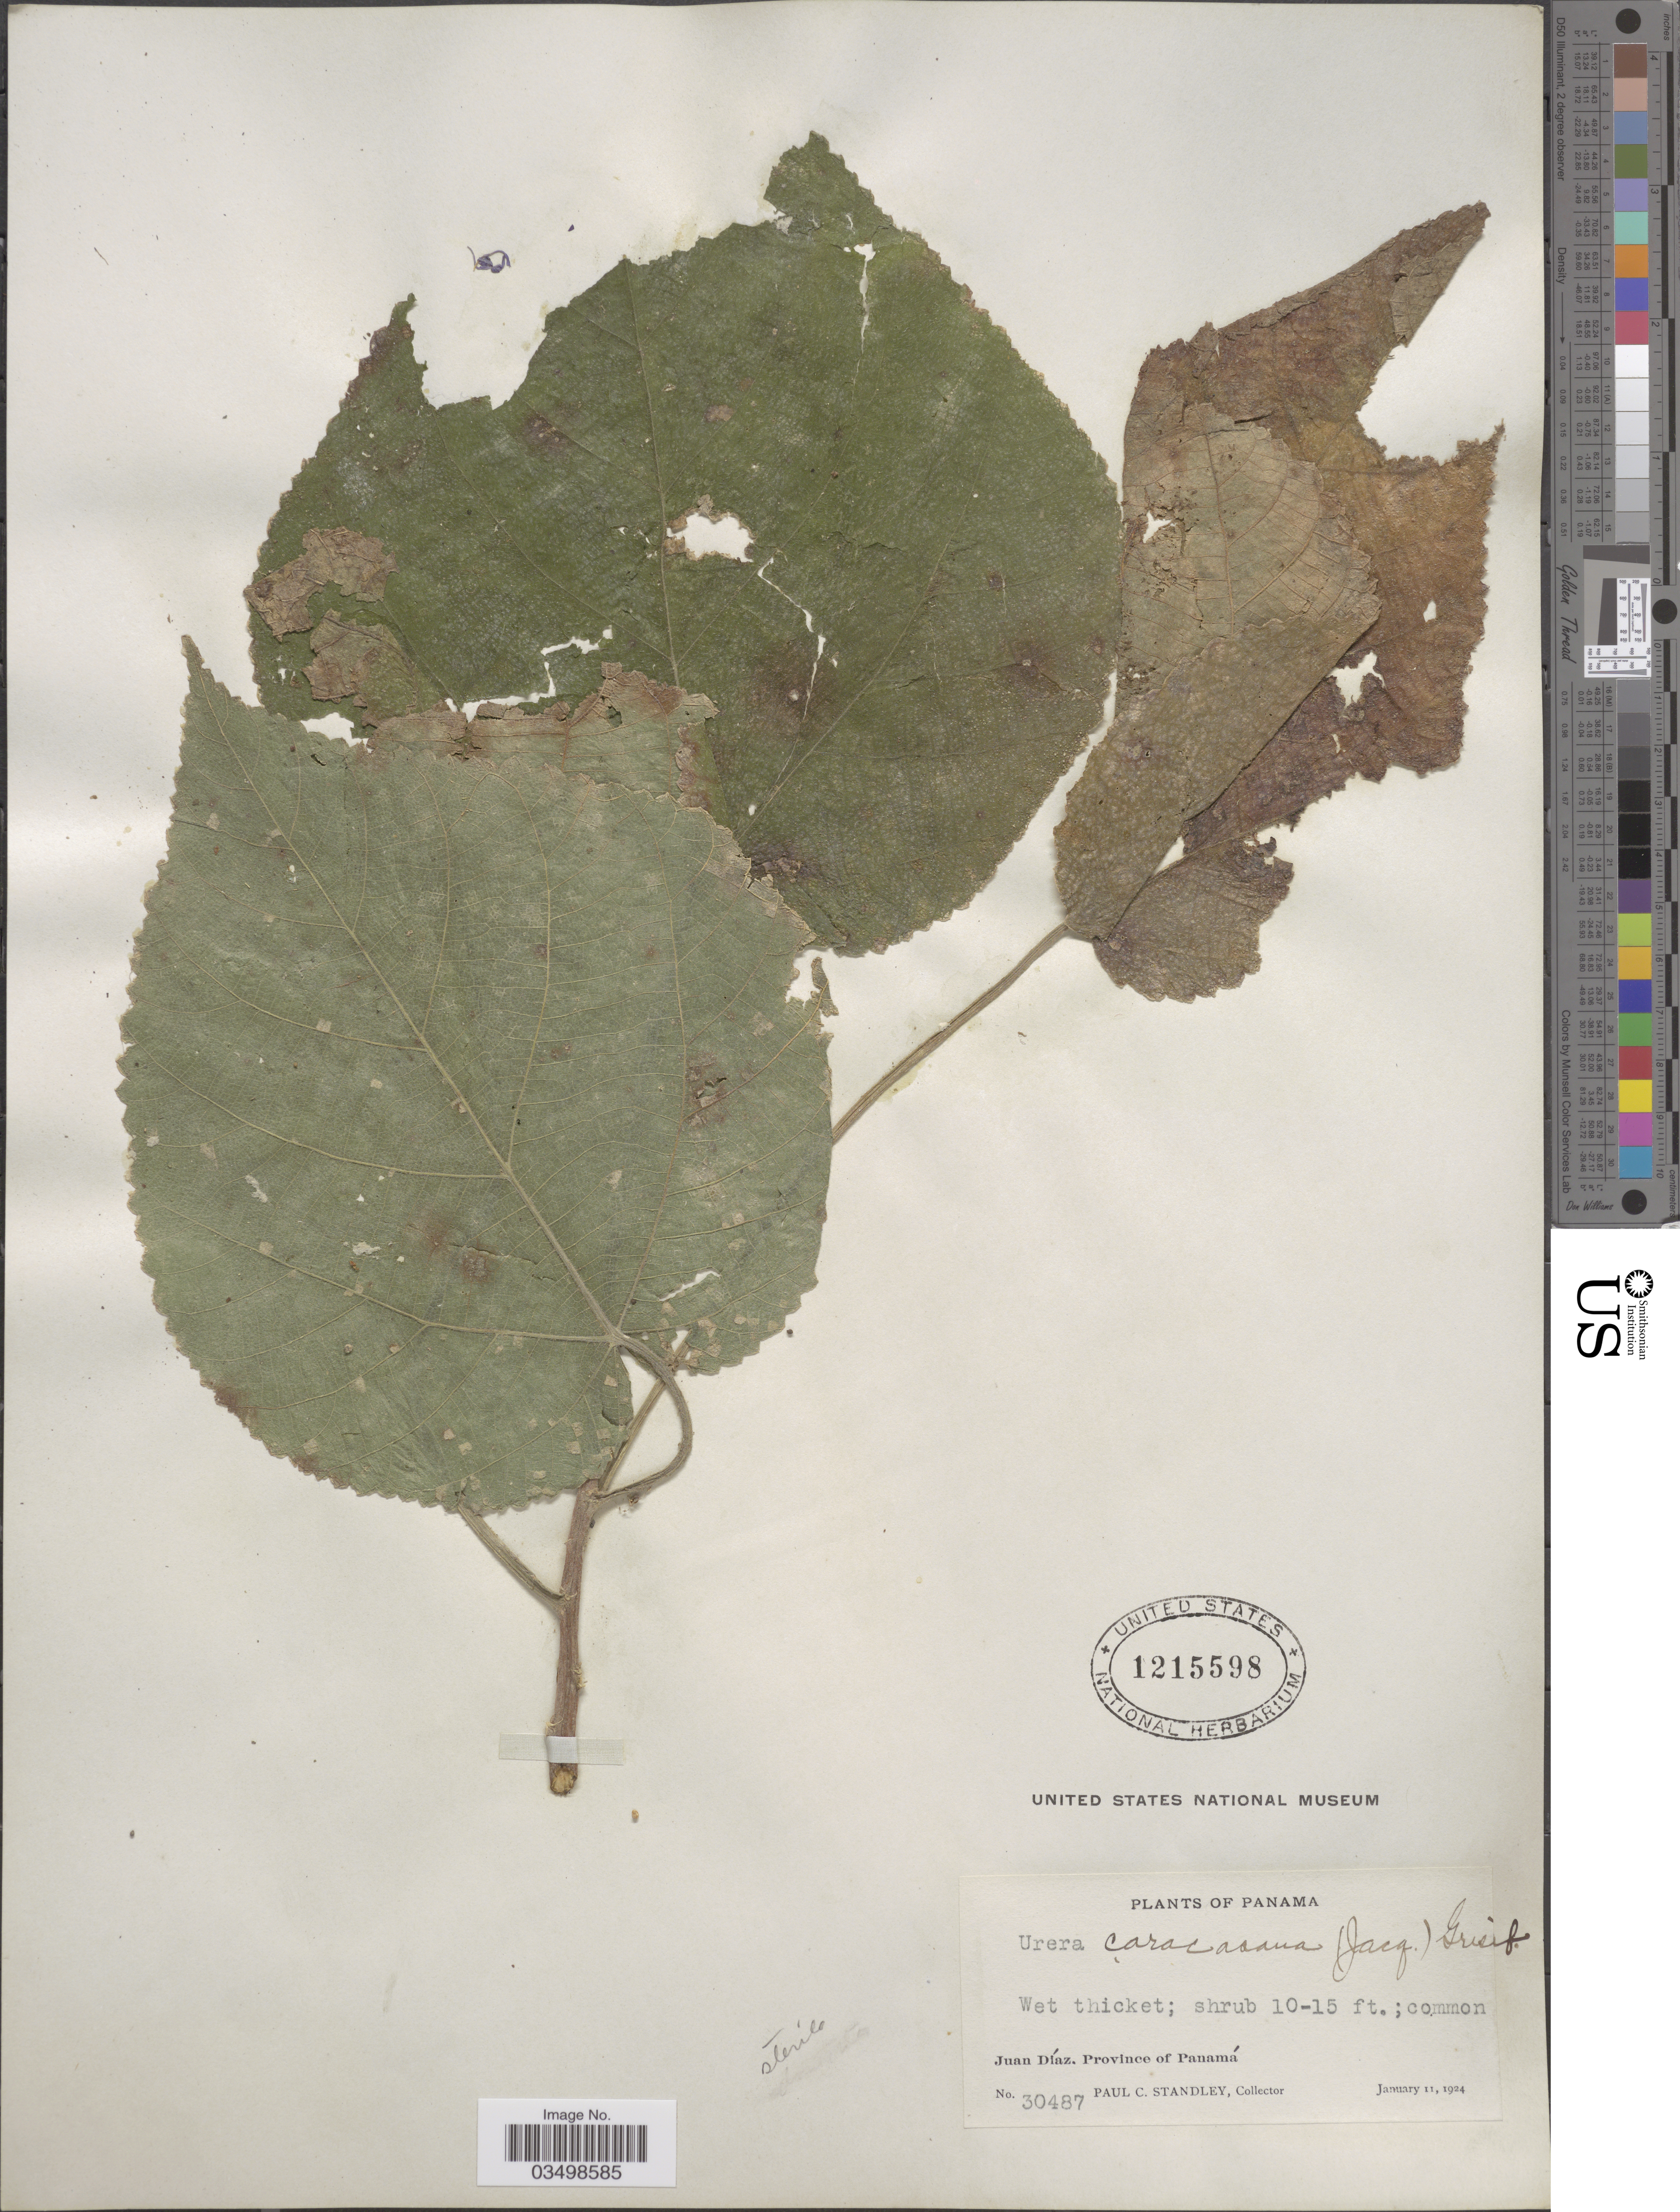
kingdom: Plantae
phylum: Tracheophyta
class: Magnoliopsida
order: Rosales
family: Urticaceae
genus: Urera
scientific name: Urera caracasana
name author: (Jacq.) Gaudich. ex Griseb.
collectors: P. C. Standley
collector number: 30487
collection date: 1924-01-11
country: Panama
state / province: Panamá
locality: Juan Díaz.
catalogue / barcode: US 1215598